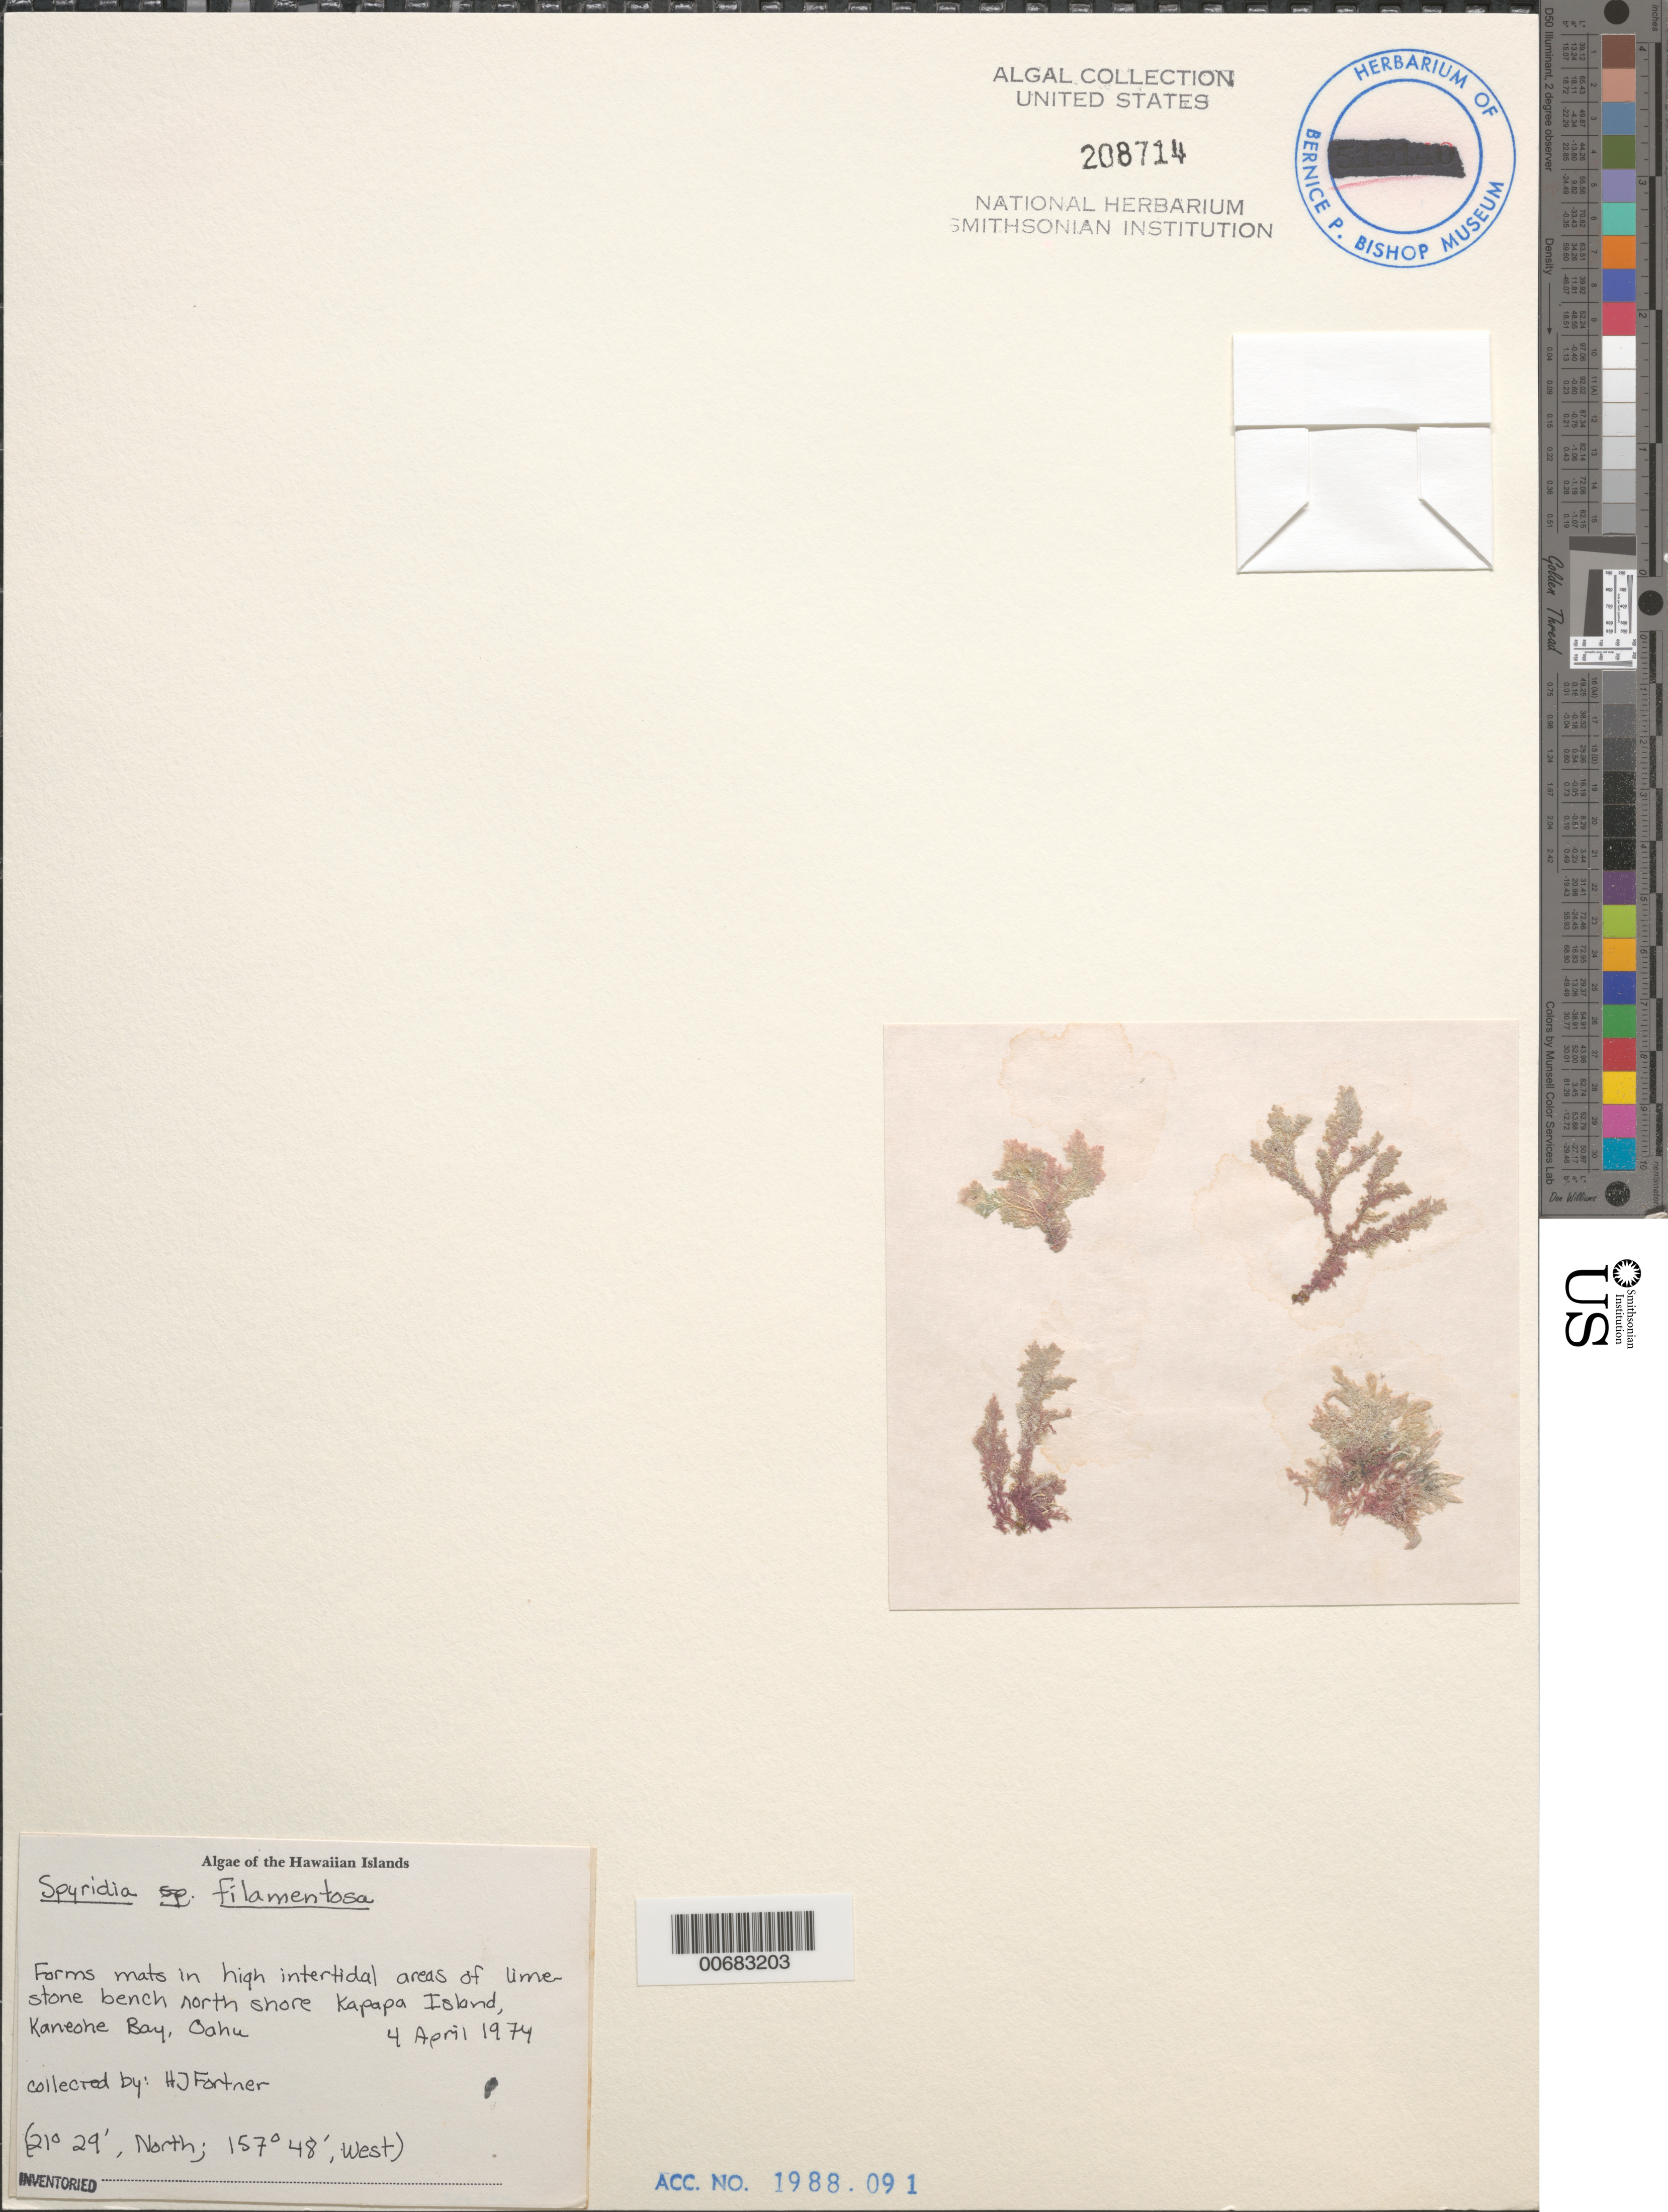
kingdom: Chromista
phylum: Ochrophyta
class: Phaeophyceae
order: Ectocarpales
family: Acinetosporaceae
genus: Hincksia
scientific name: Hincksia mitchelliae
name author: (Harv.) P.C. Silva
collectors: H. Fortner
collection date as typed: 04 Apr 1974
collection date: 1974-04-04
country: United States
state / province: Hawaii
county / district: Honolulu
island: Oahu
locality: Kaneohe Bay, Kapapa Island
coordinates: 21 29' N, 157 48' W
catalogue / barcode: US 208714